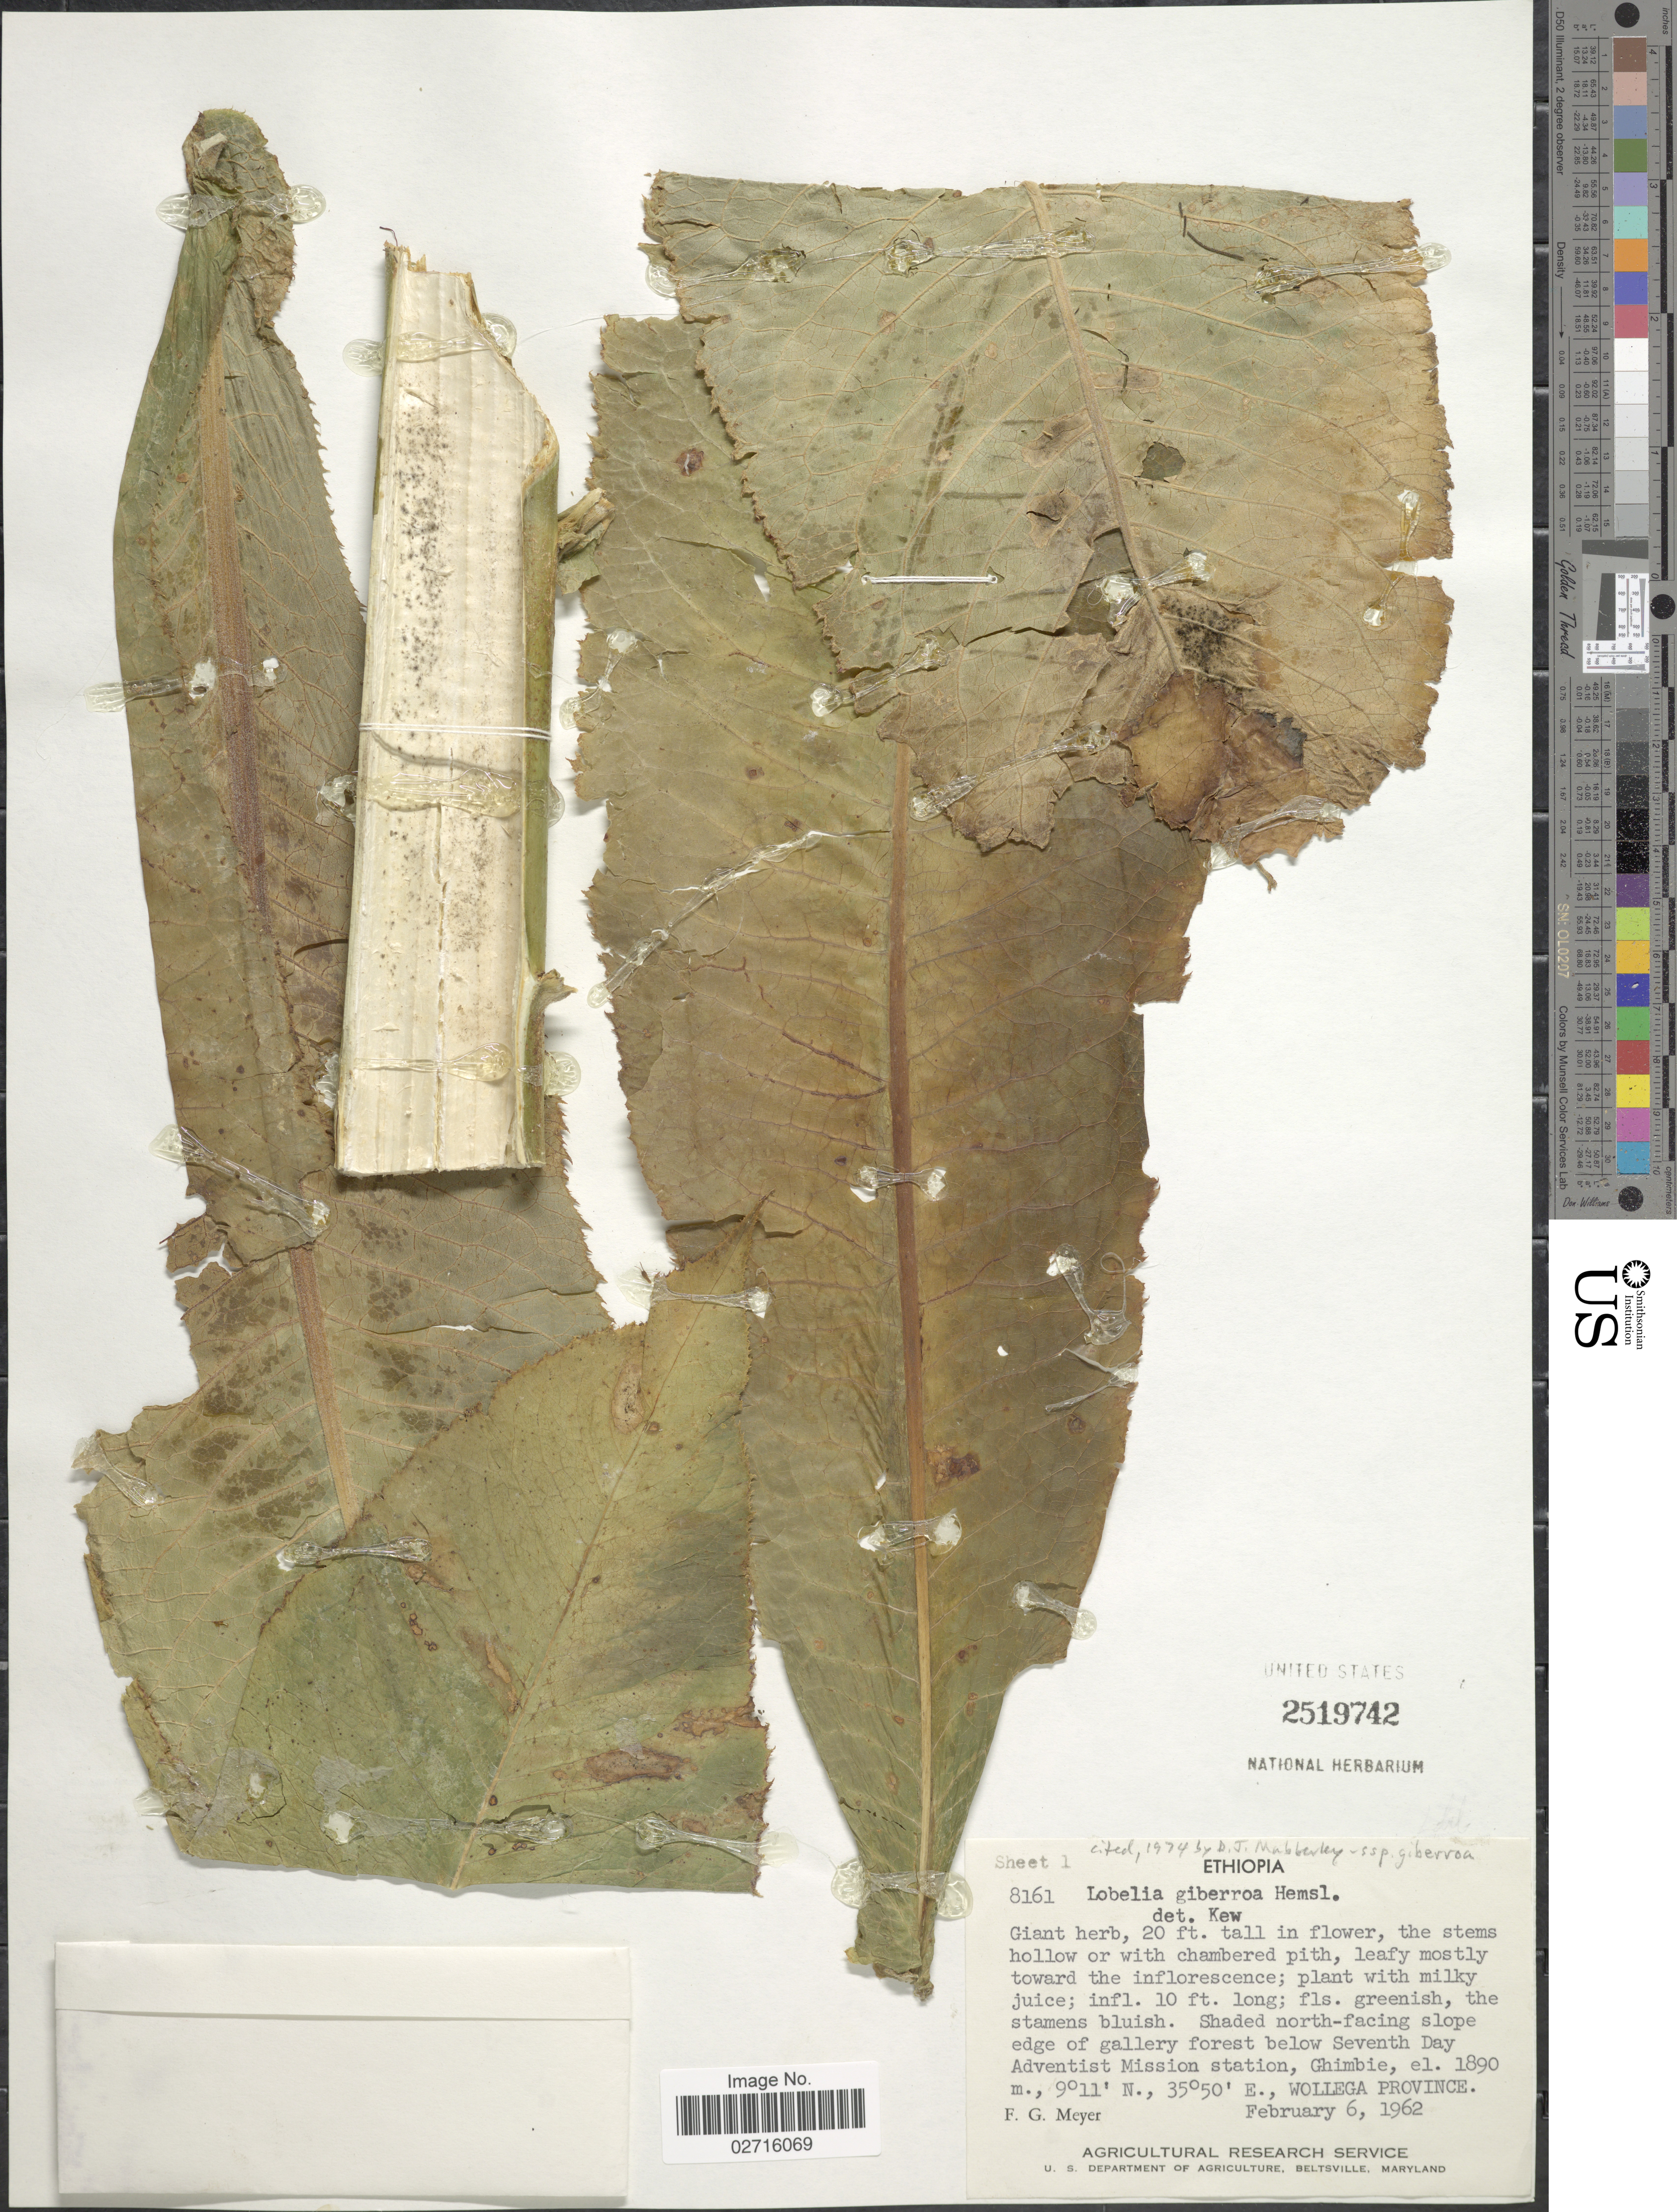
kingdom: Plantae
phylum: Tracheophyta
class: Magnoliopsida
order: Asterales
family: Campanulaceae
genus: Lobelia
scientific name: Lobelia giberroa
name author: Hemsl.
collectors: F. G. Meyer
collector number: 8161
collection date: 1962-02-06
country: Ethiopia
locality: Shaded north-facing slope edge of gallery forest below Seventh Day Adventist Mission station, Ghimbie, Wollega Province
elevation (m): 1890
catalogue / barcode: US 2519742